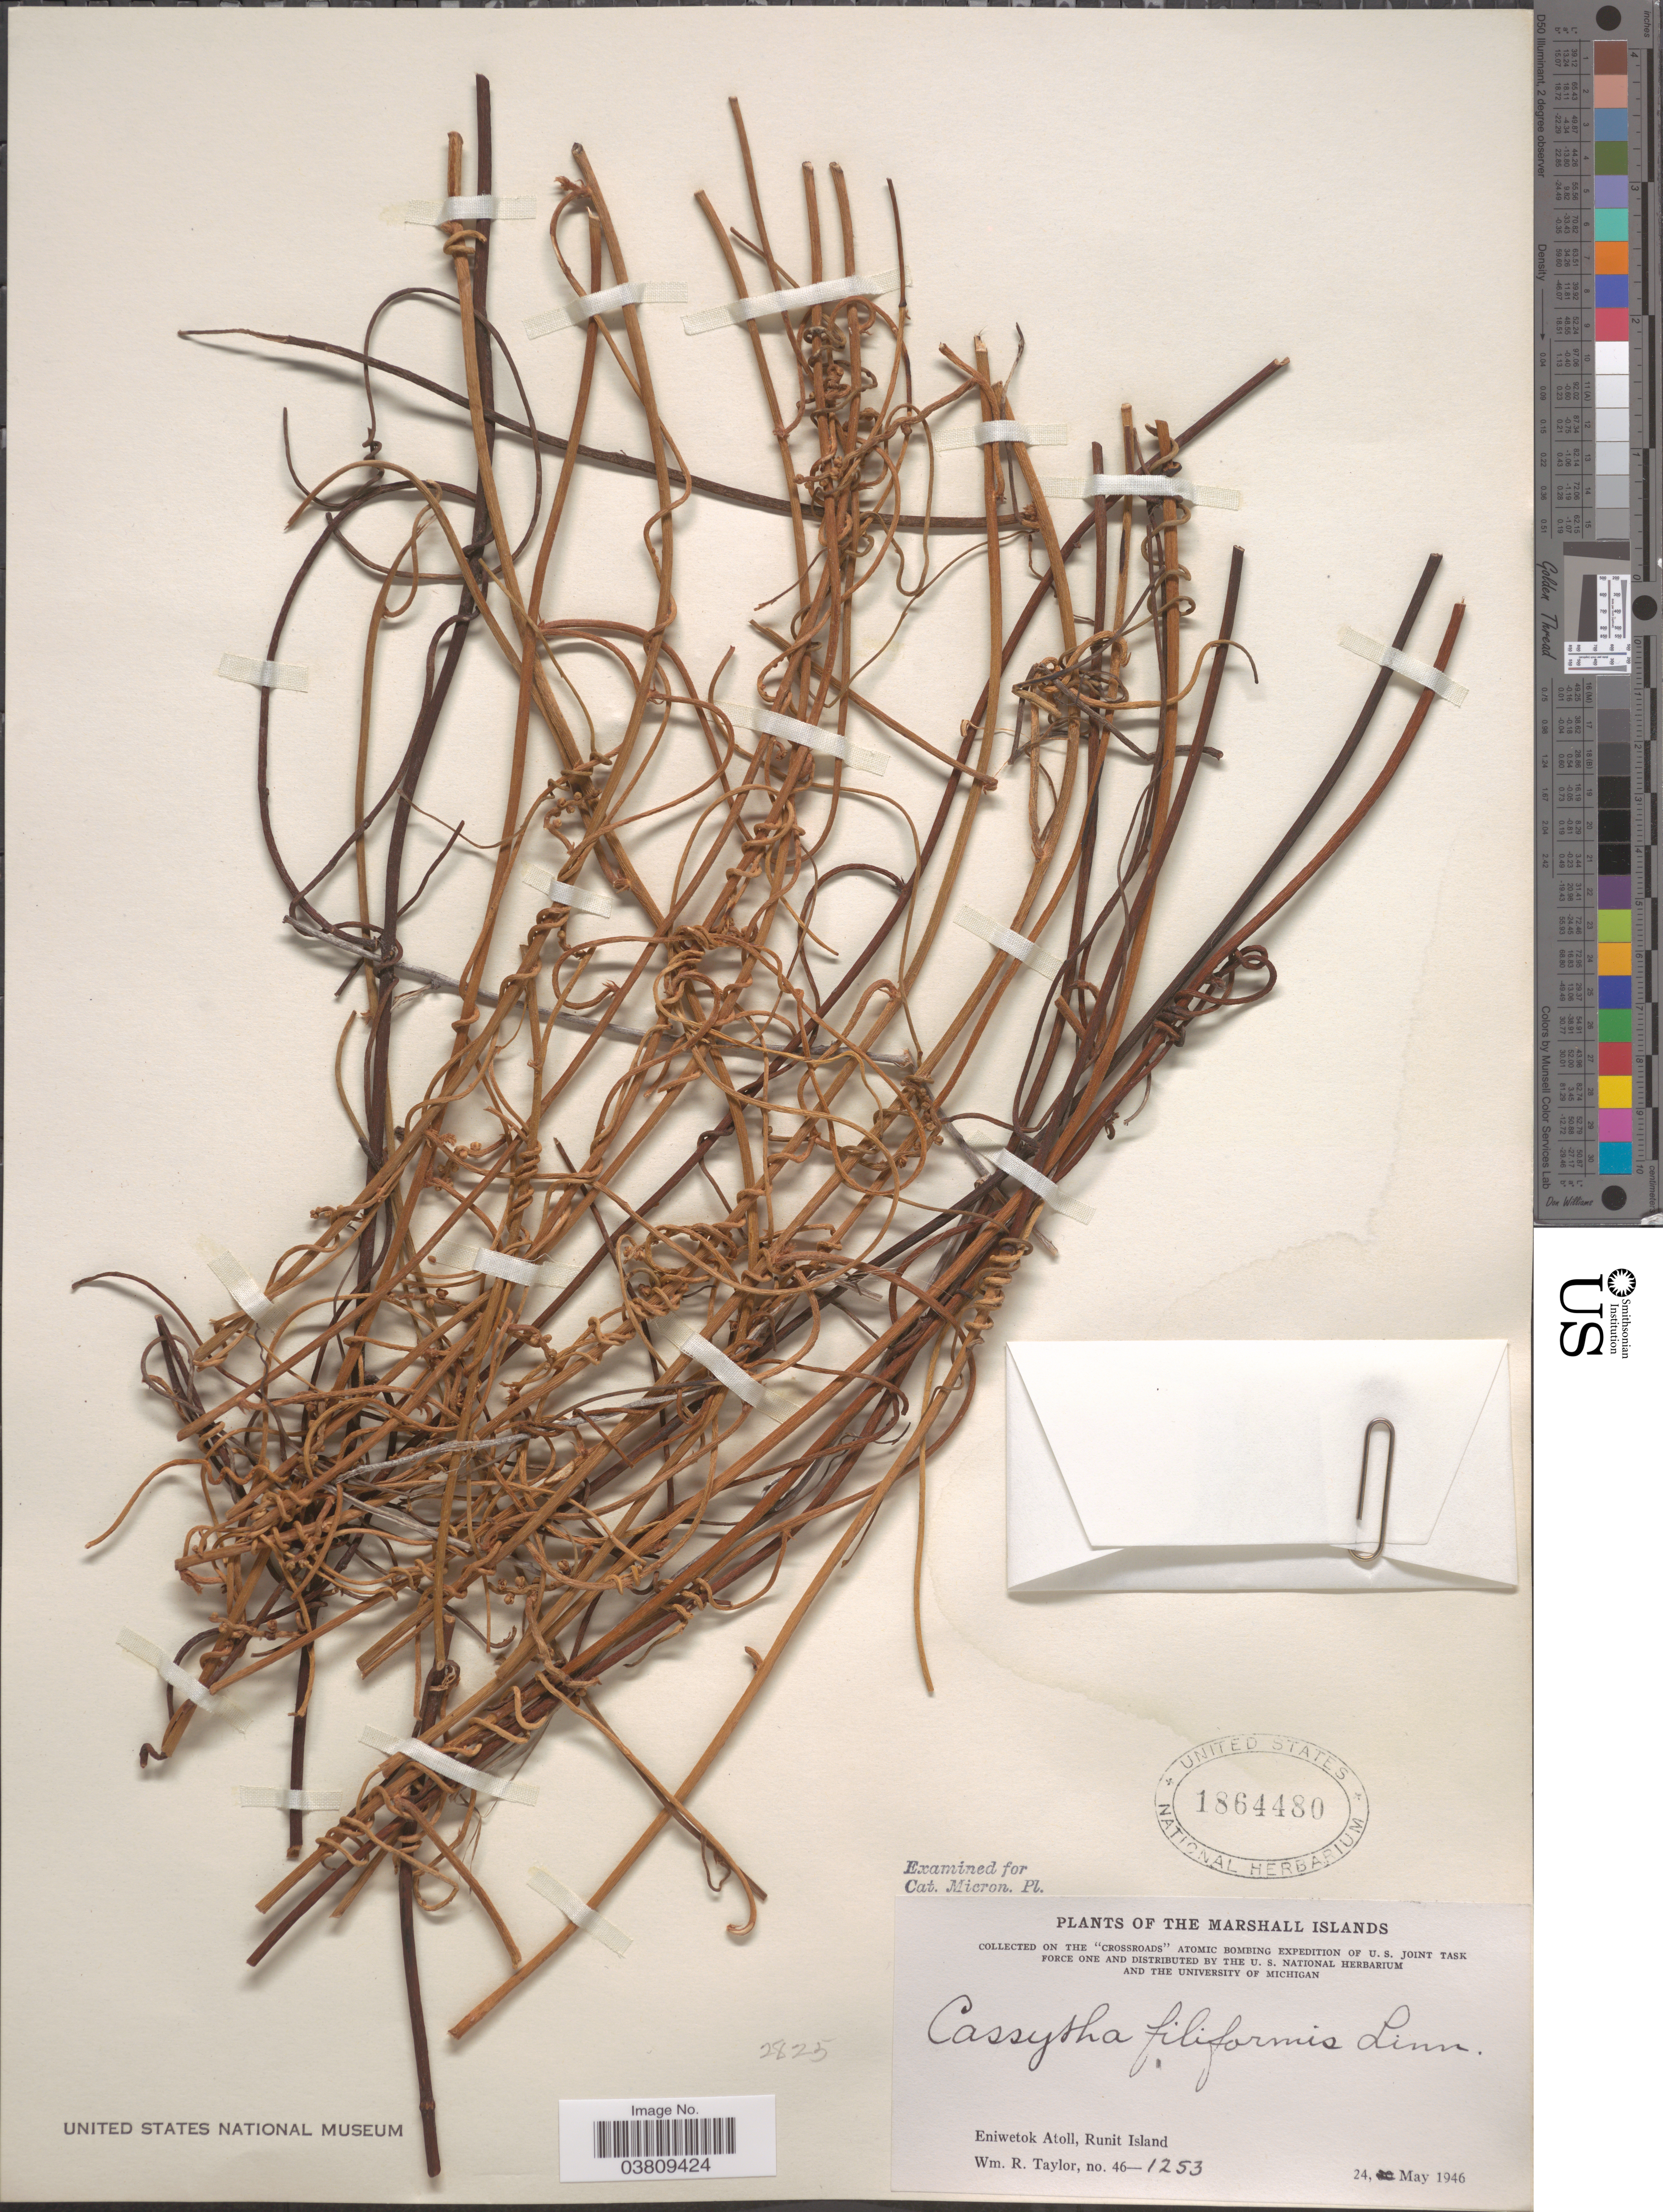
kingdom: Plantae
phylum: Tracheophyta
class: Magnoliopsida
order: Laurales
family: Lauraceae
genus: Cassytha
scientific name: Cassytha filiformis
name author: L.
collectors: W. R. Taylor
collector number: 46-1253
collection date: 1946-05-24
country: Marshall Islands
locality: Eniwetok Atoll, Runit Island.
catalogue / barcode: US 1864480